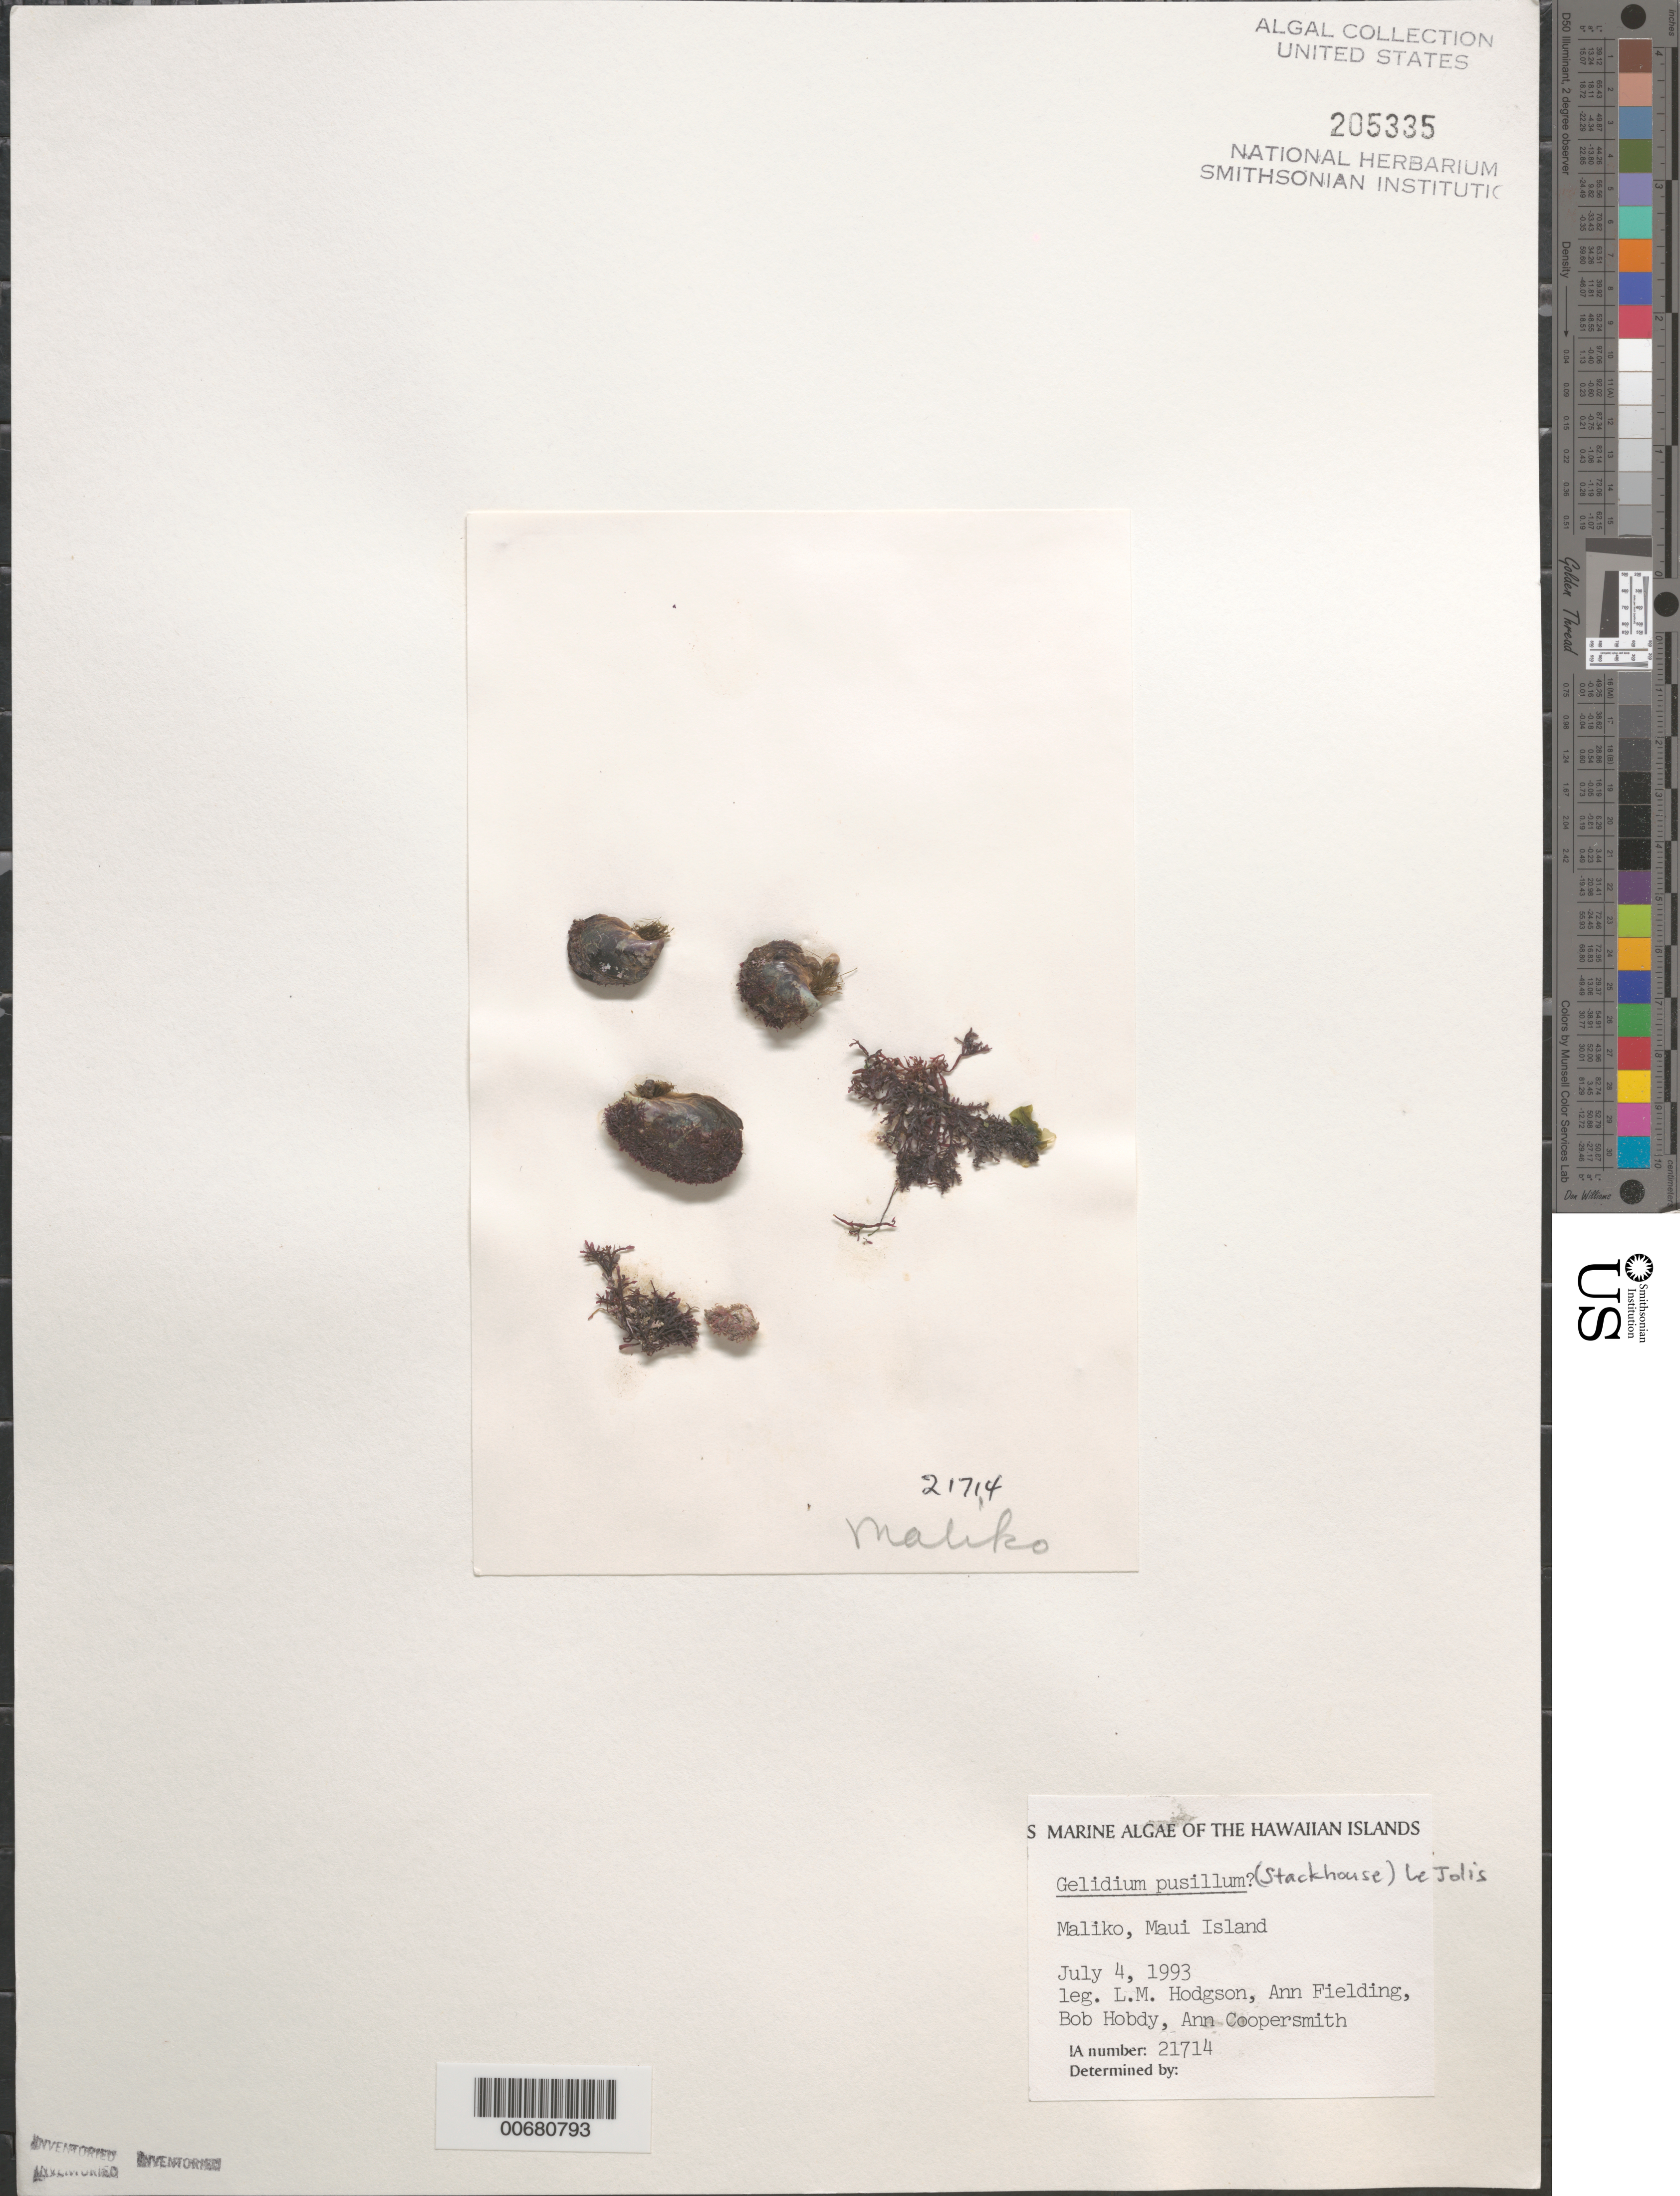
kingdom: Plantae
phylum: Rhodophyta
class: Florideophyceae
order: Gelidiales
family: Gelidiaceae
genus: Gelidium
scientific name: Gelidium pusillum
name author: (Stackh.) Le Jol.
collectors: L. M. Hodgson, B. Hobdy, A. Fielding & A. Coopersmith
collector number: IAA 21714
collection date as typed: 04 Jul 1993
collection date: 1993-07-04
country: United States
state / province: Hawaii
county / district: Maui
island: Maui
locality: Maliko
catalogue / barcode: US 205335